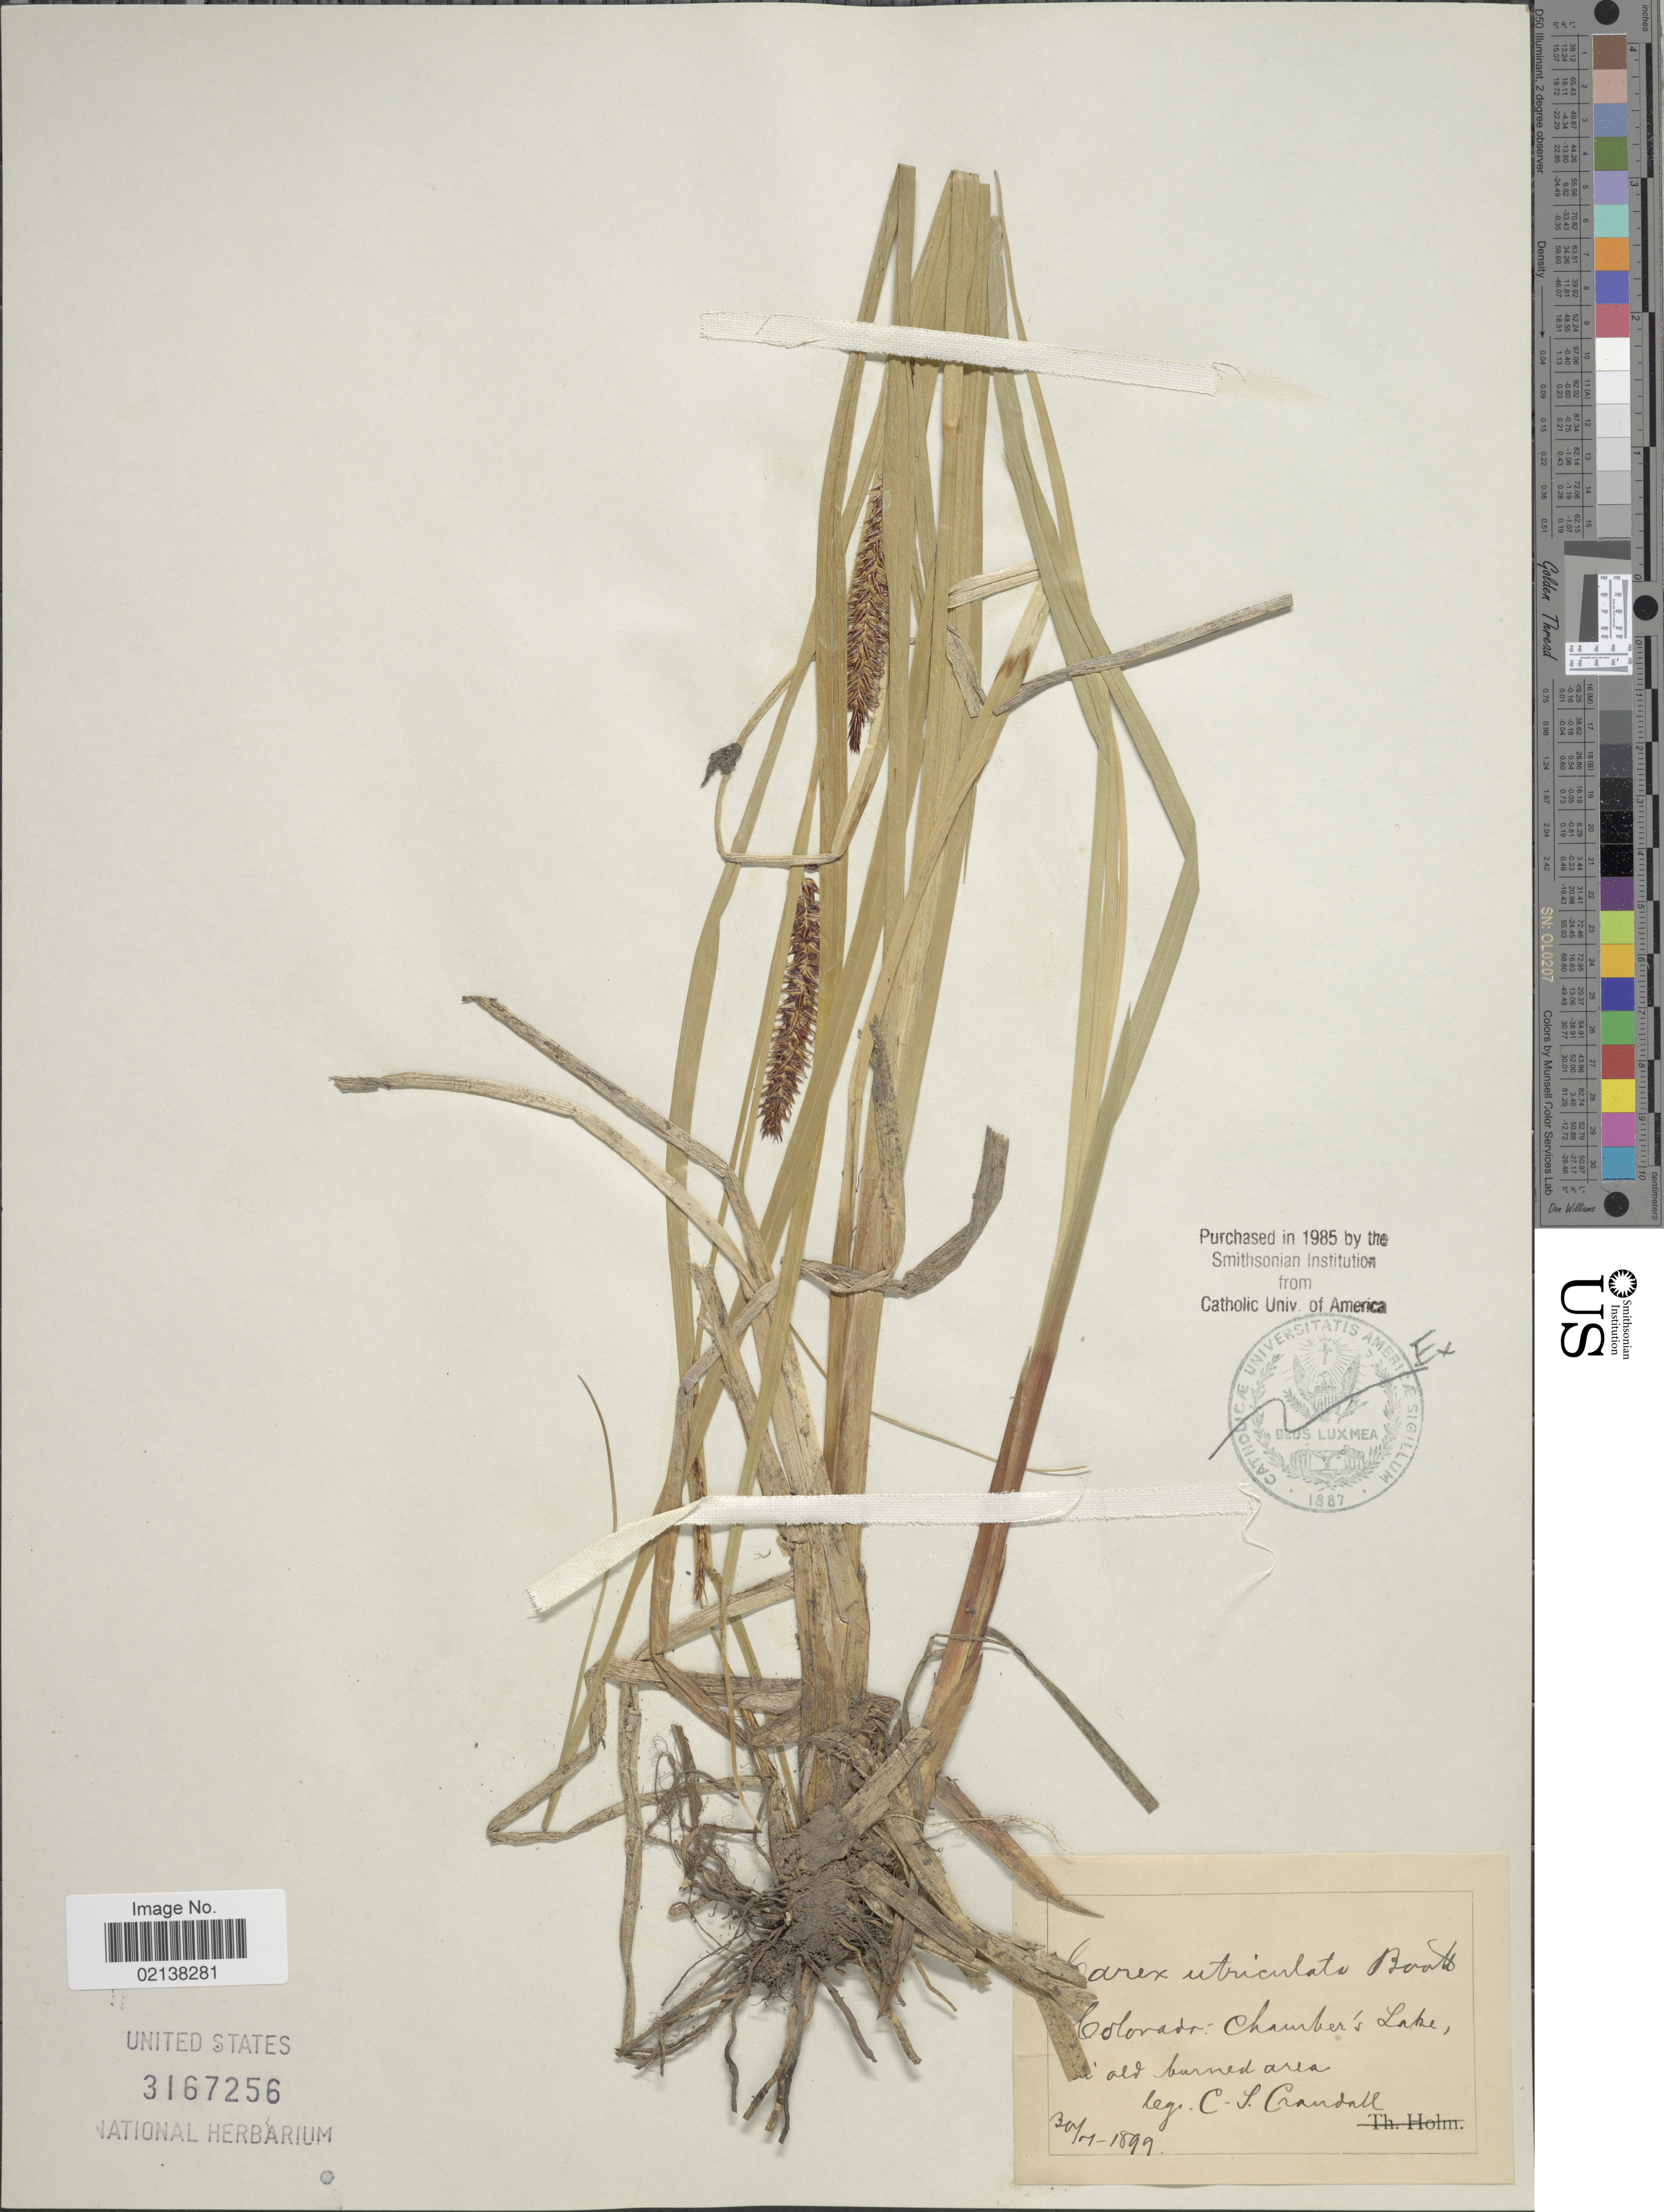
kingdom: Plantae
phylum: Tracheophyta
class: Liliopsida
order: Poales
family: Cyperaceae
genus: Carex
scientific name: Carex utriculata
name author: Boott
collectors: C. Crandall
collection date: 1899-07-30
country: United States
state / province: Colorado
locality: Chamber's Lake, in old burned area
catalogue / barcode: US 3167256